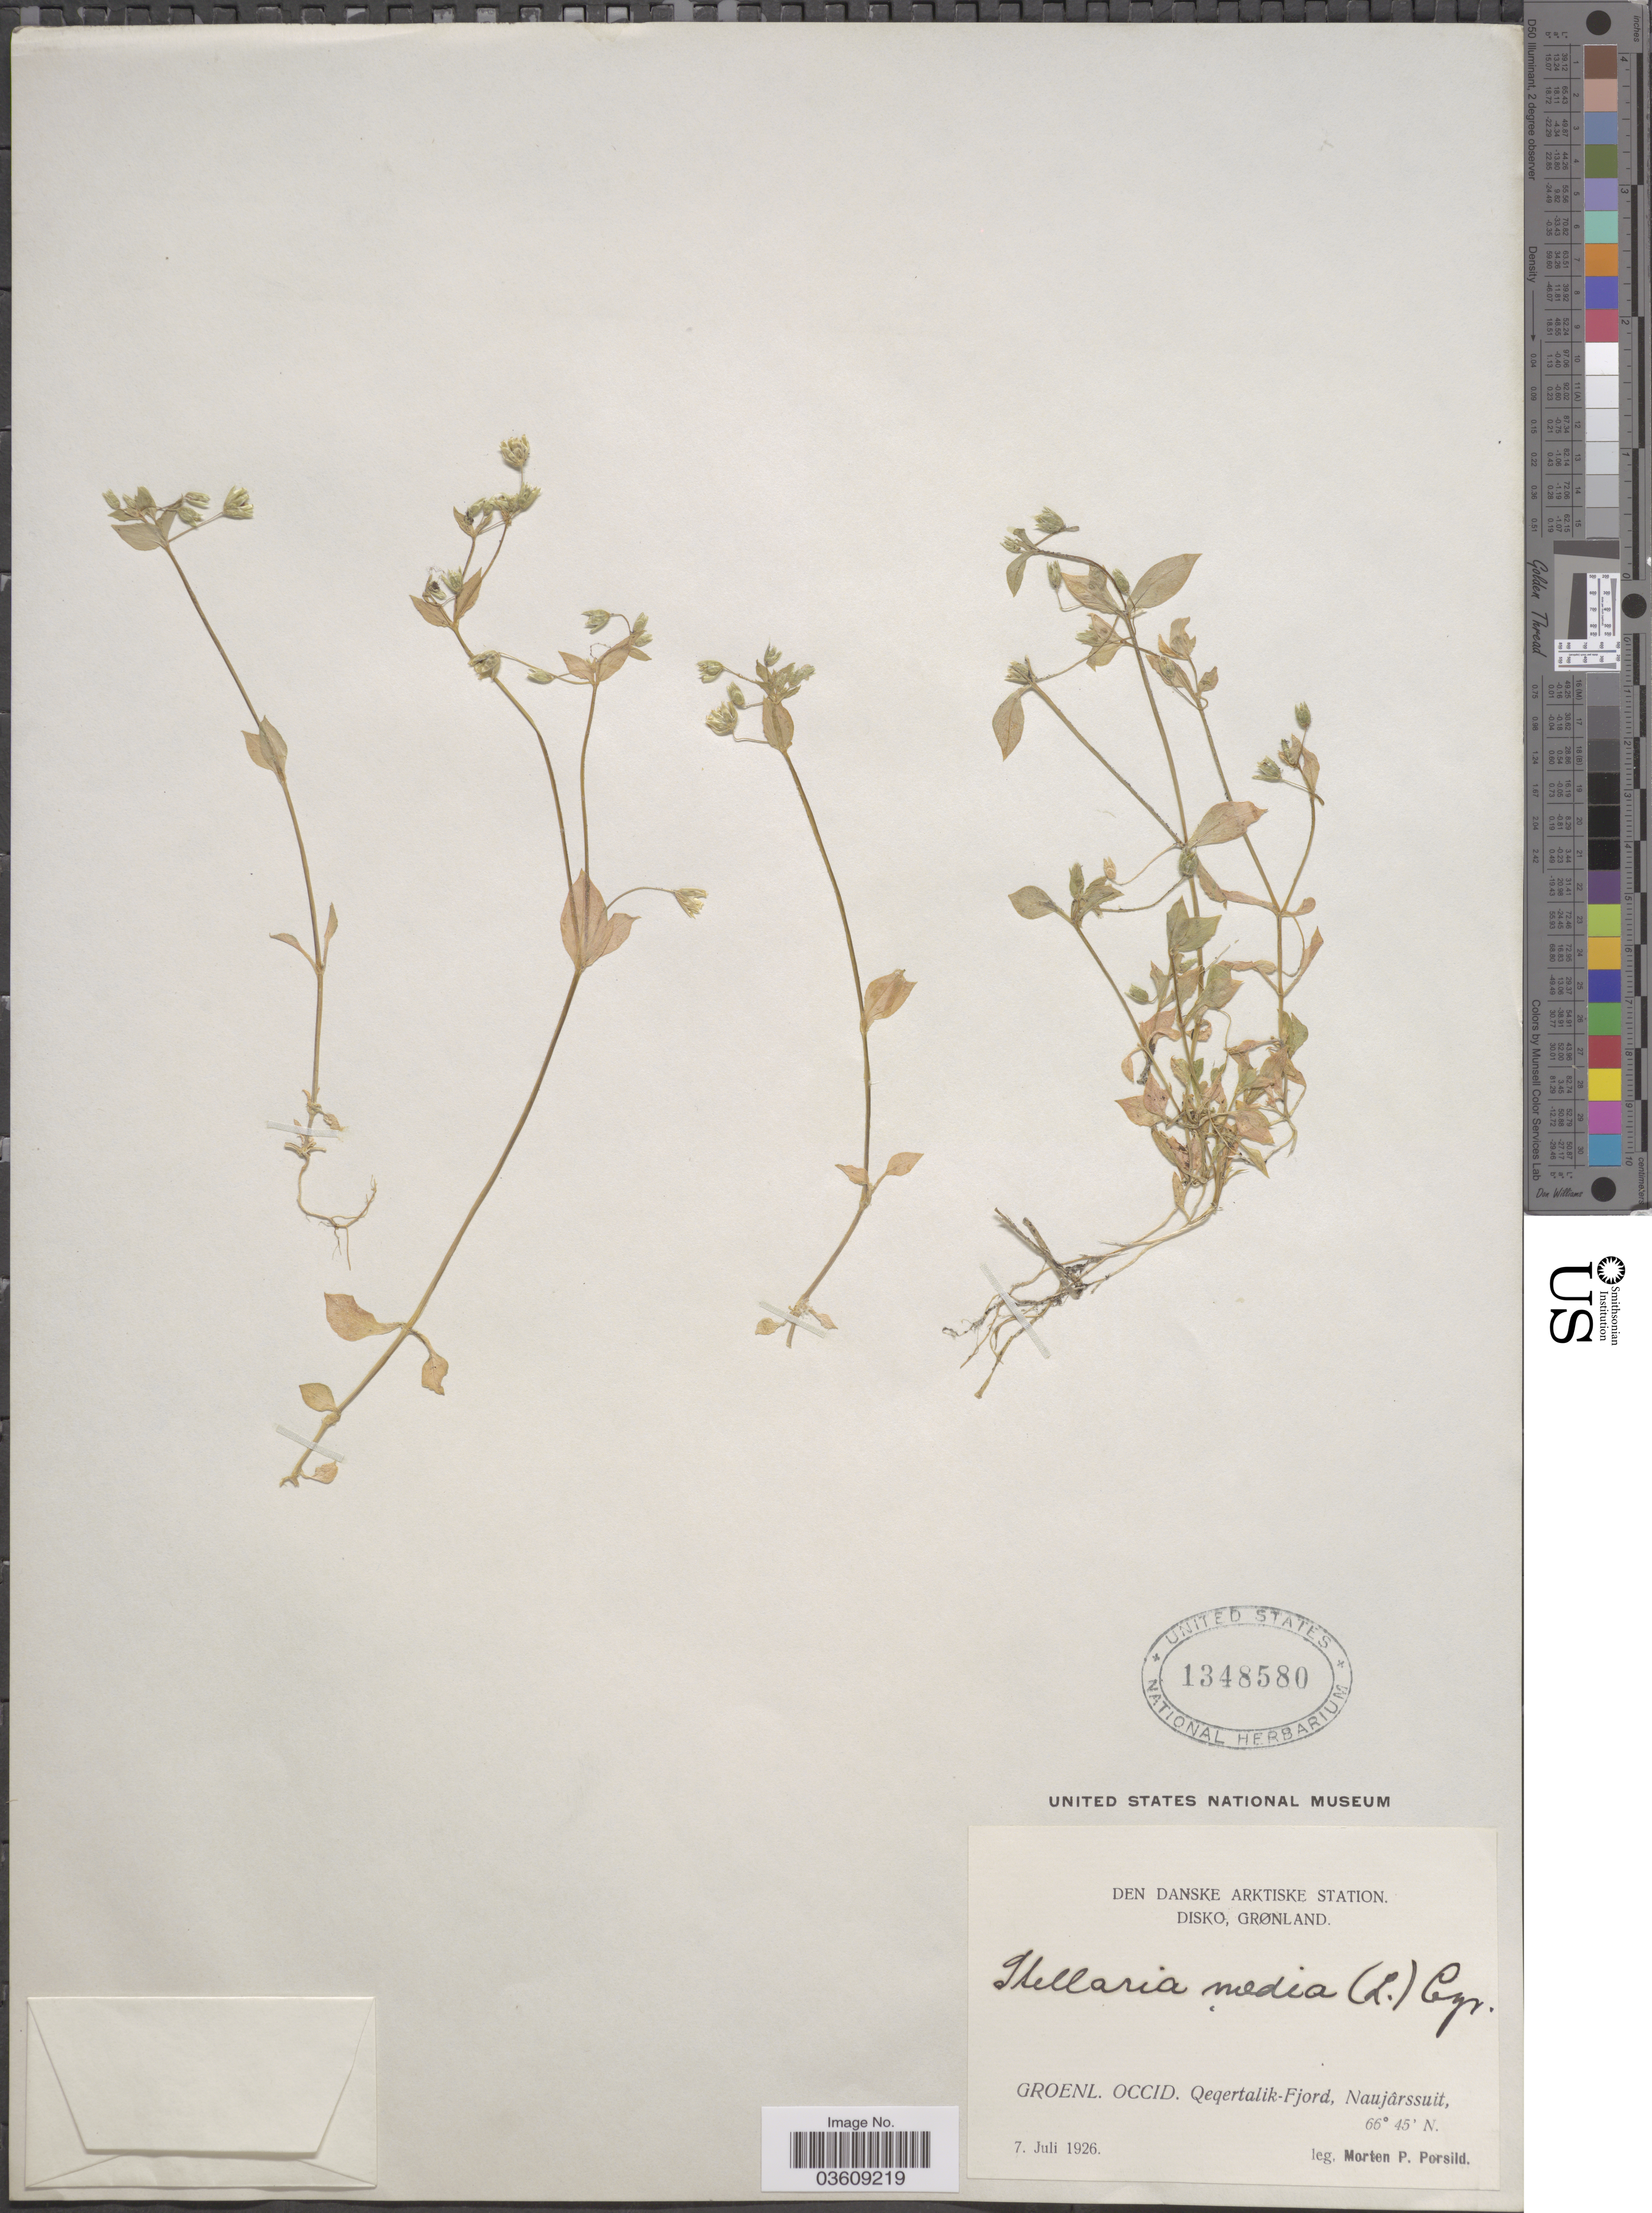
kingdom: Plantae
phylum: Tracheophyta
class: Magnoliopsida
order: Caryophyllales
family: Caryophyllaceae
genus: Stellaria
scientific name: Stellaria media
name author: (L.) Vill.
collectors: M. P. Porsild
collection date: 1926-07-07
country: Greenland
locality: Den Danske Arktiske Station. Disko. Groenl. Occid. Qeqertalik-Fjord, Naujârssuit.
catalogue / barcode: US 1348580